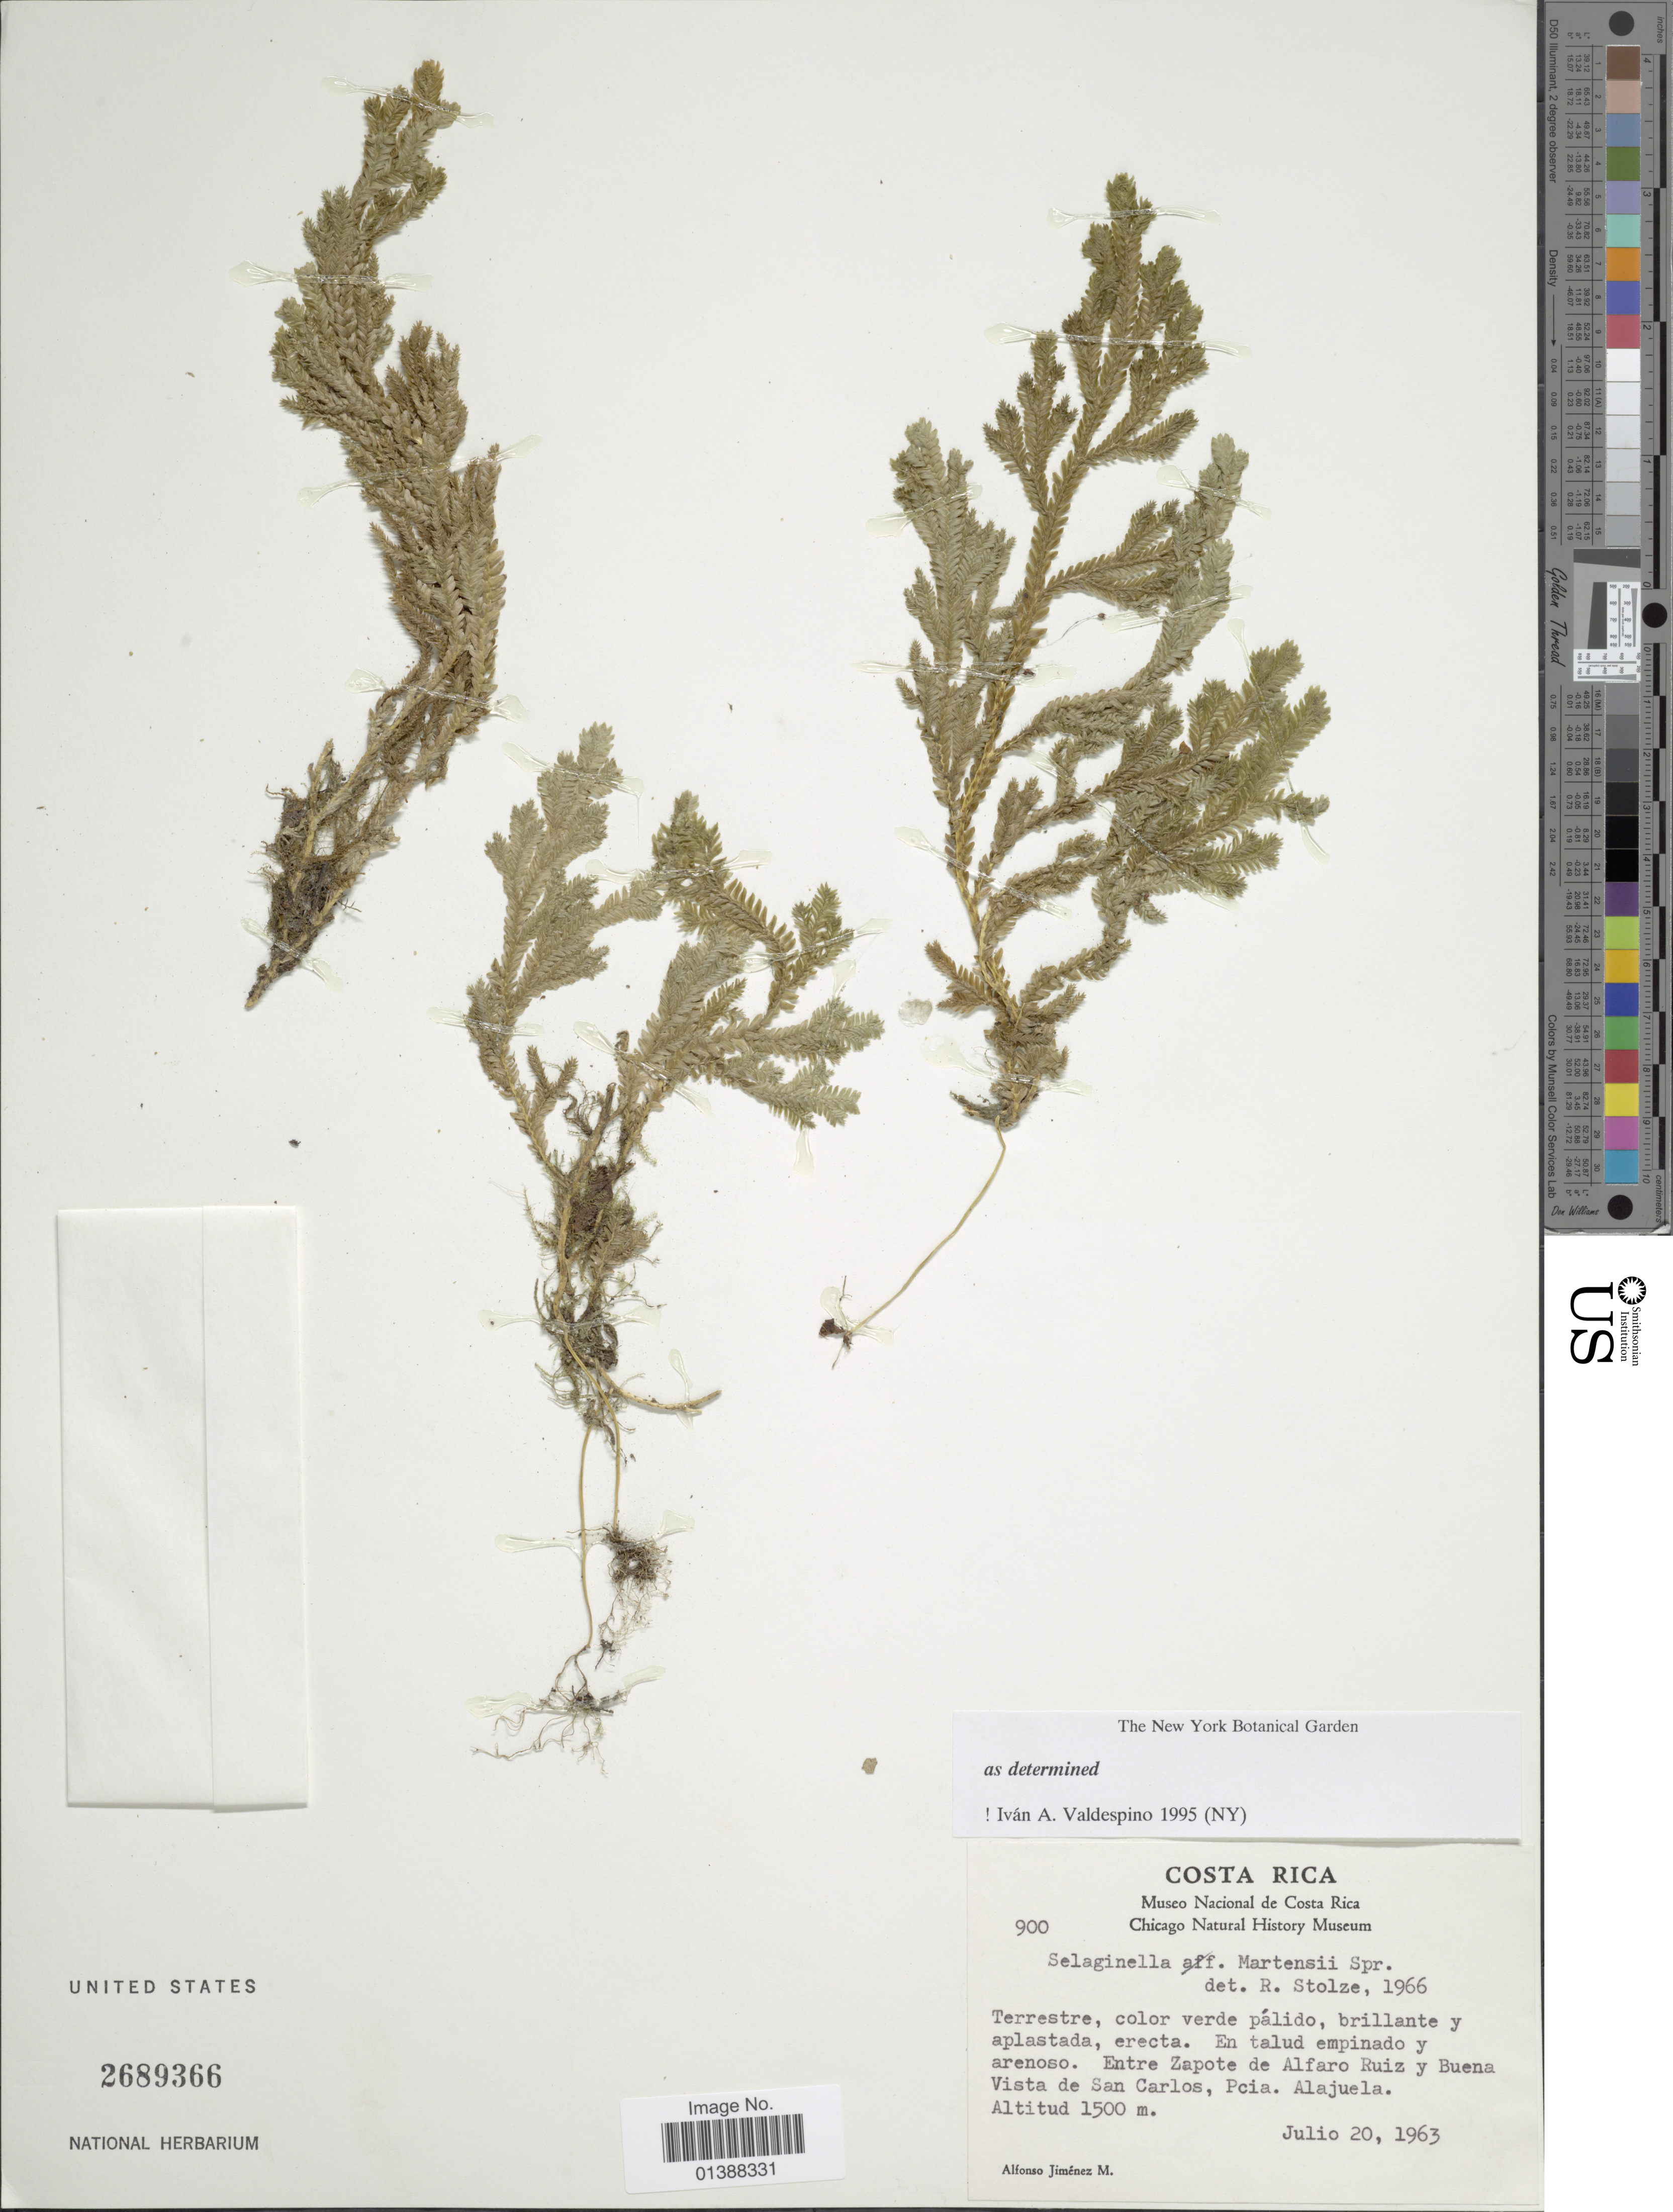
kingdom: Plantae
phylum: Tracheophyta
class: Lycopodiopsida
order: Selaginellales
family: Selaginellaceae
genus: Selaginella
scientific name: Selaginella martensii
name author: Spring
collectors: A. Jimenez M.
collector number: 900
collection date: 1963-07-20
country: Costa Rica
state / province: Alajuela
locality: Entre Zapote de Alfaro Ruiz y Buena Vista de San Carlos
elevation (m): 1500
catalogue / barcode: US 2689366